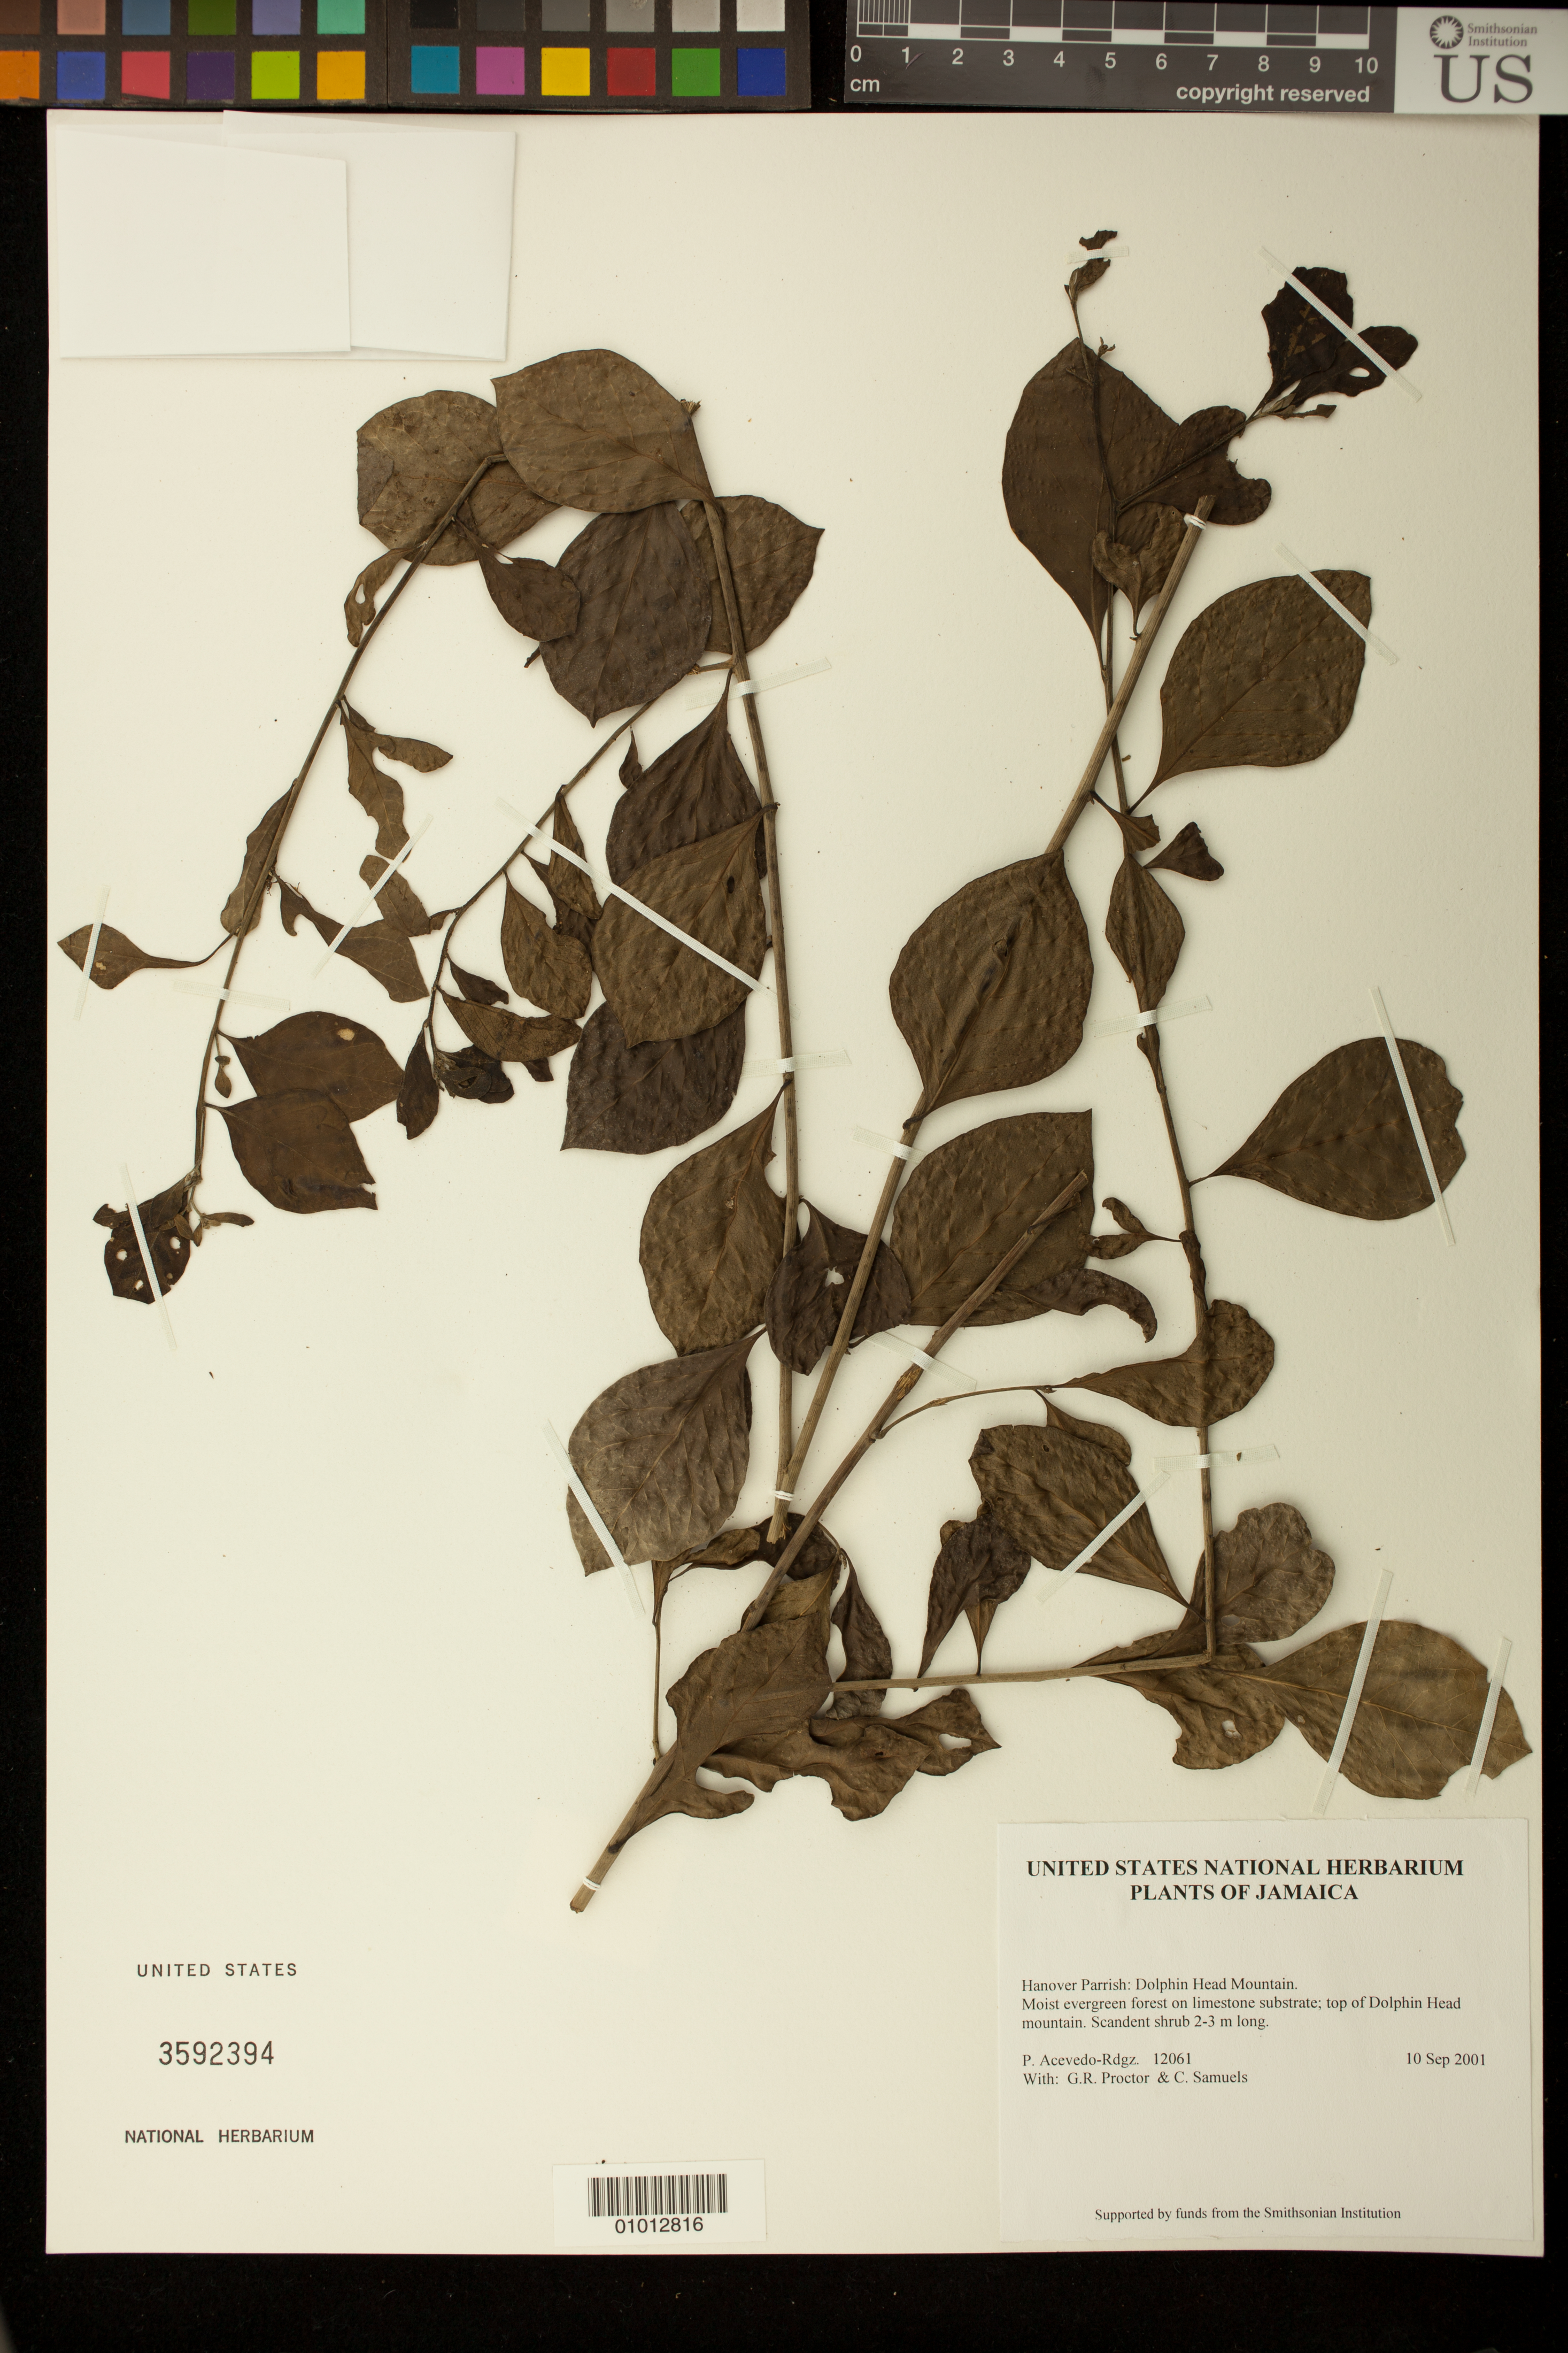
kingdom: Plantae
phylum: Tracheophyta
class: Magnoliopsida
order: Asterales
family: Asteraceae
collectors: P. Acevedo-Rodr., G. R. Proctor & C. Samuels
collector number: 12061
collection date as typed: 10 Sep 2001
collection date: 2001-09-10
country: Jamaica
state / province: Hanover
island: Jamaica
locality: Hanover Parrish: Dolphin Head Mountain.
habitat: Moist evergreen forest on limestone substrate; top of Dolphin Head mountain.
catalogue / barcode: US 3592394